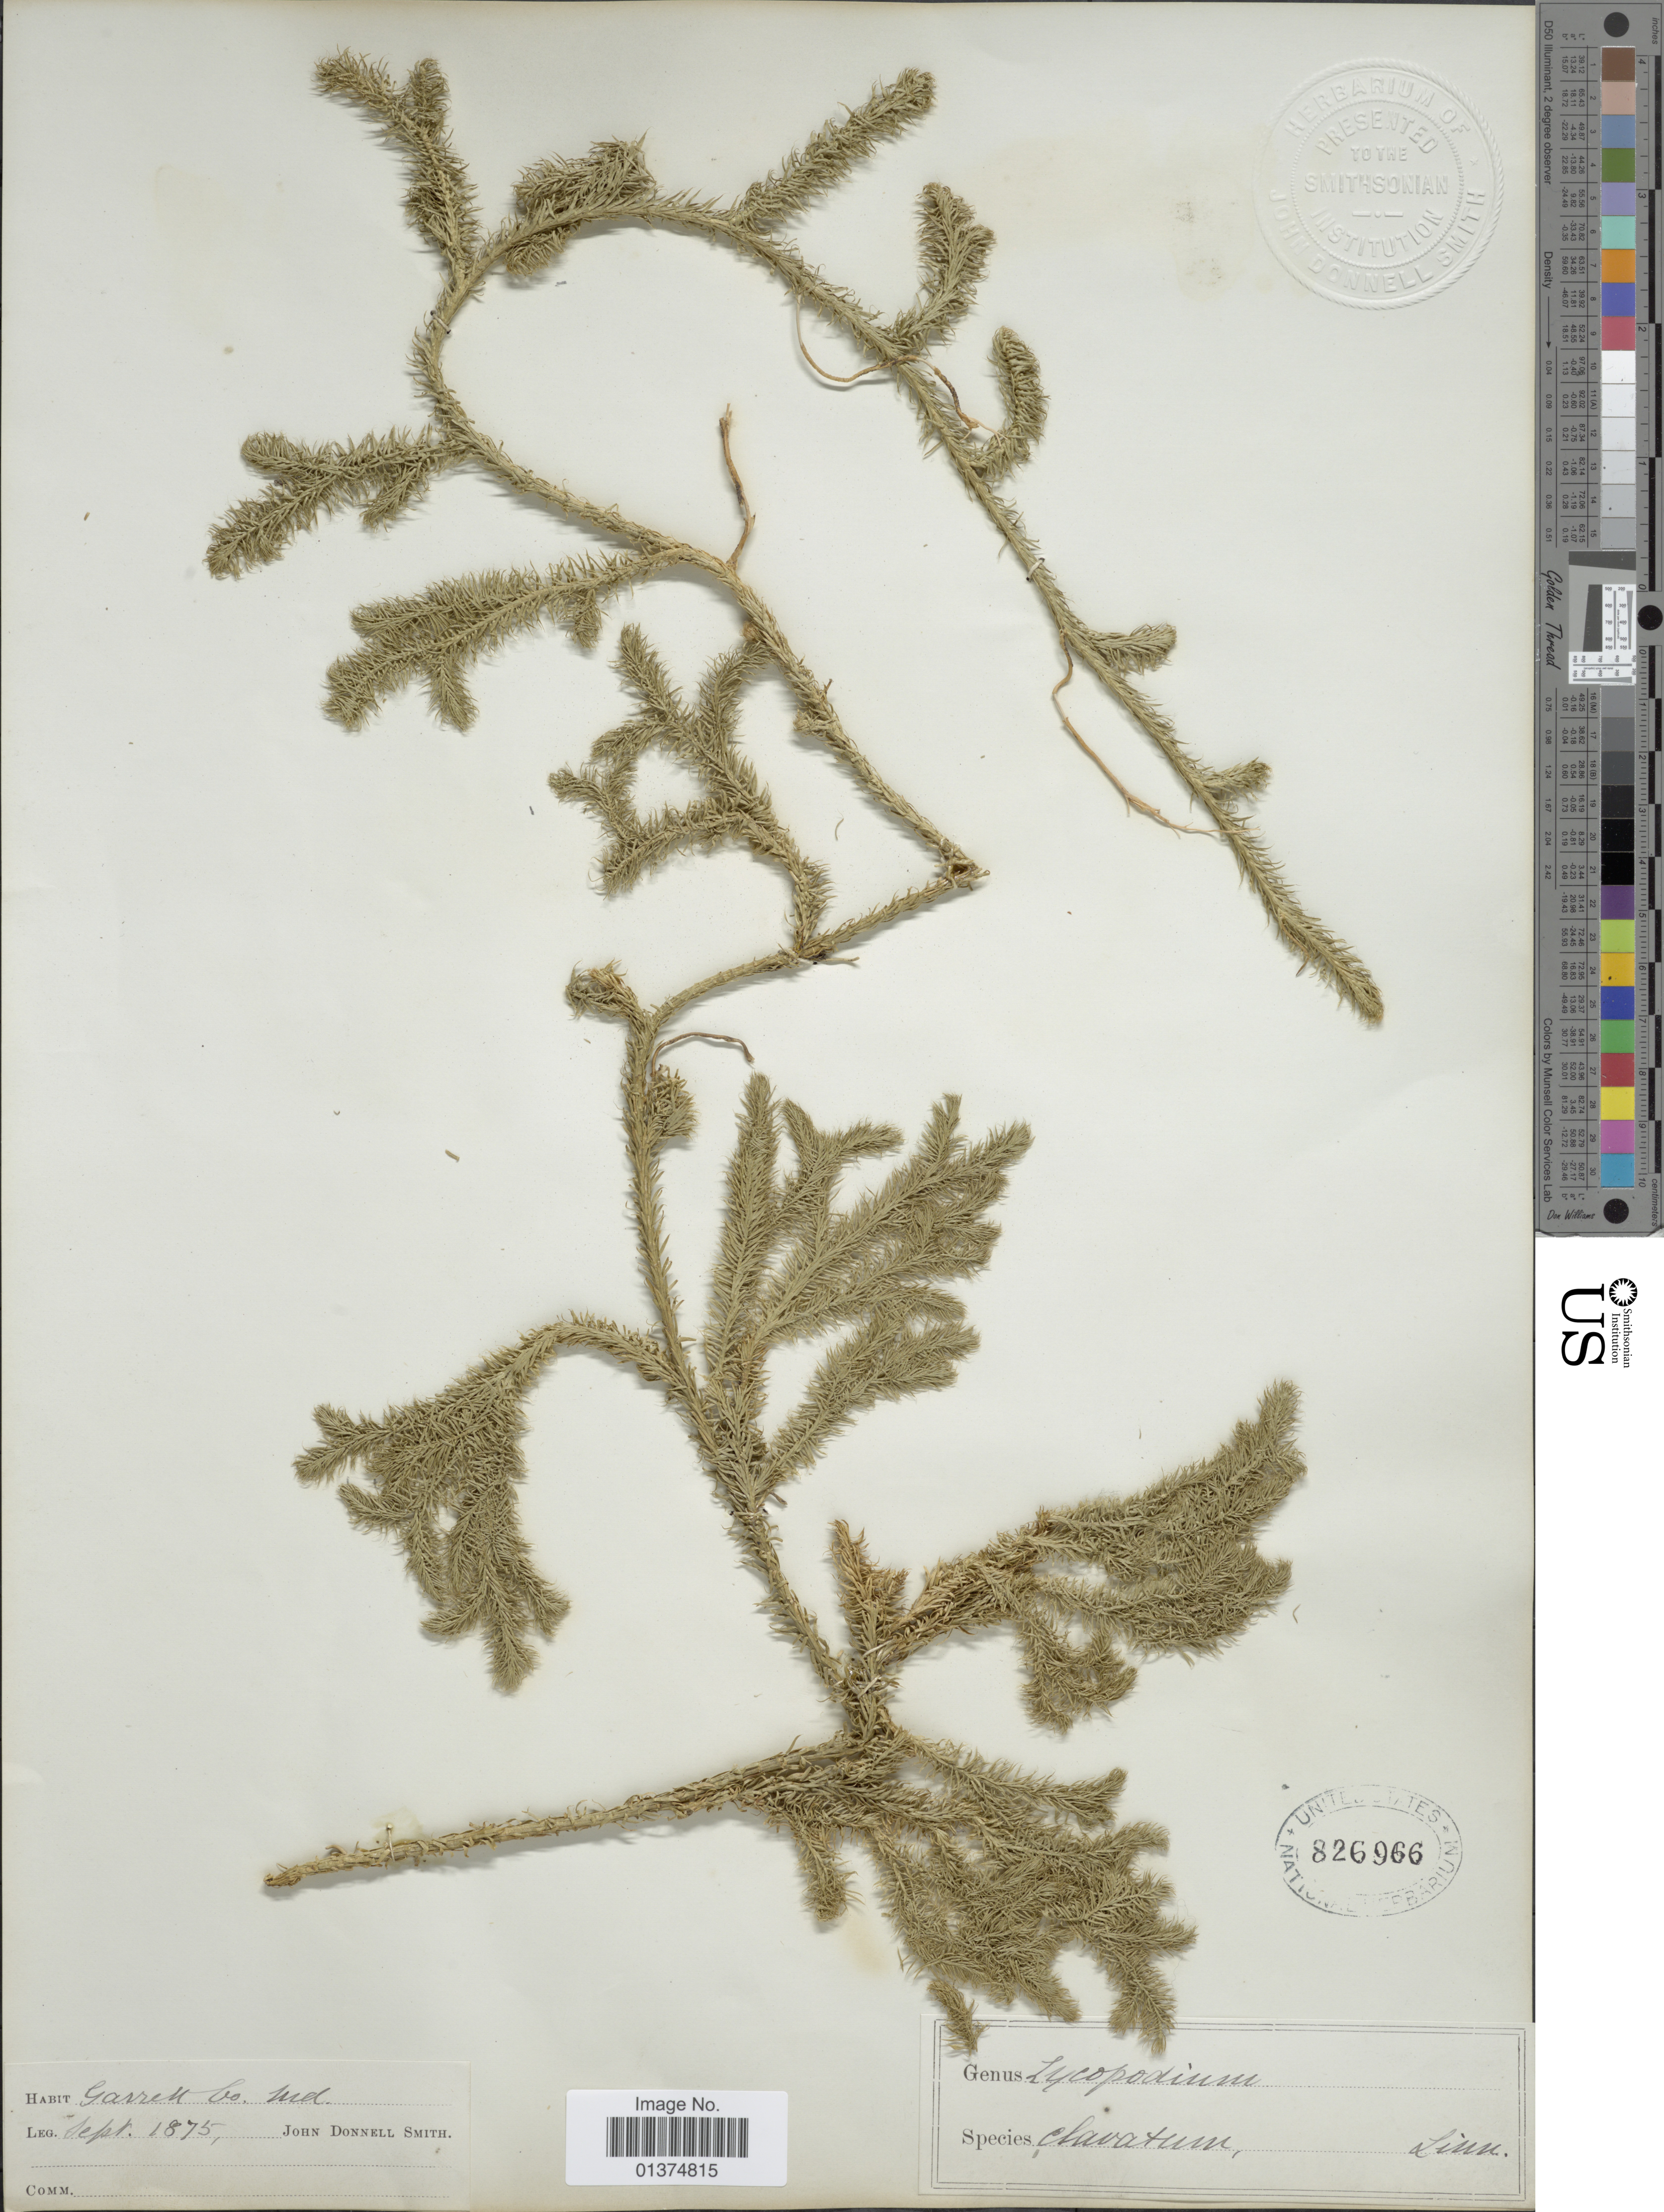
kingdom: Plantae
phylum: Tracheophyta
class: Lycopodiopsida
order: Lycopodiales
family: Lycopodiaceae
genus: Lycopodium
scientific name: Lycopodium clavatum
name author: L.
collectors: J. Donnell Smith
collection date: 1875-09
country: United States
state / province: Maryland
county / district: Garrett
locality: Garrett Co.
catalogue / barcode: US 826966